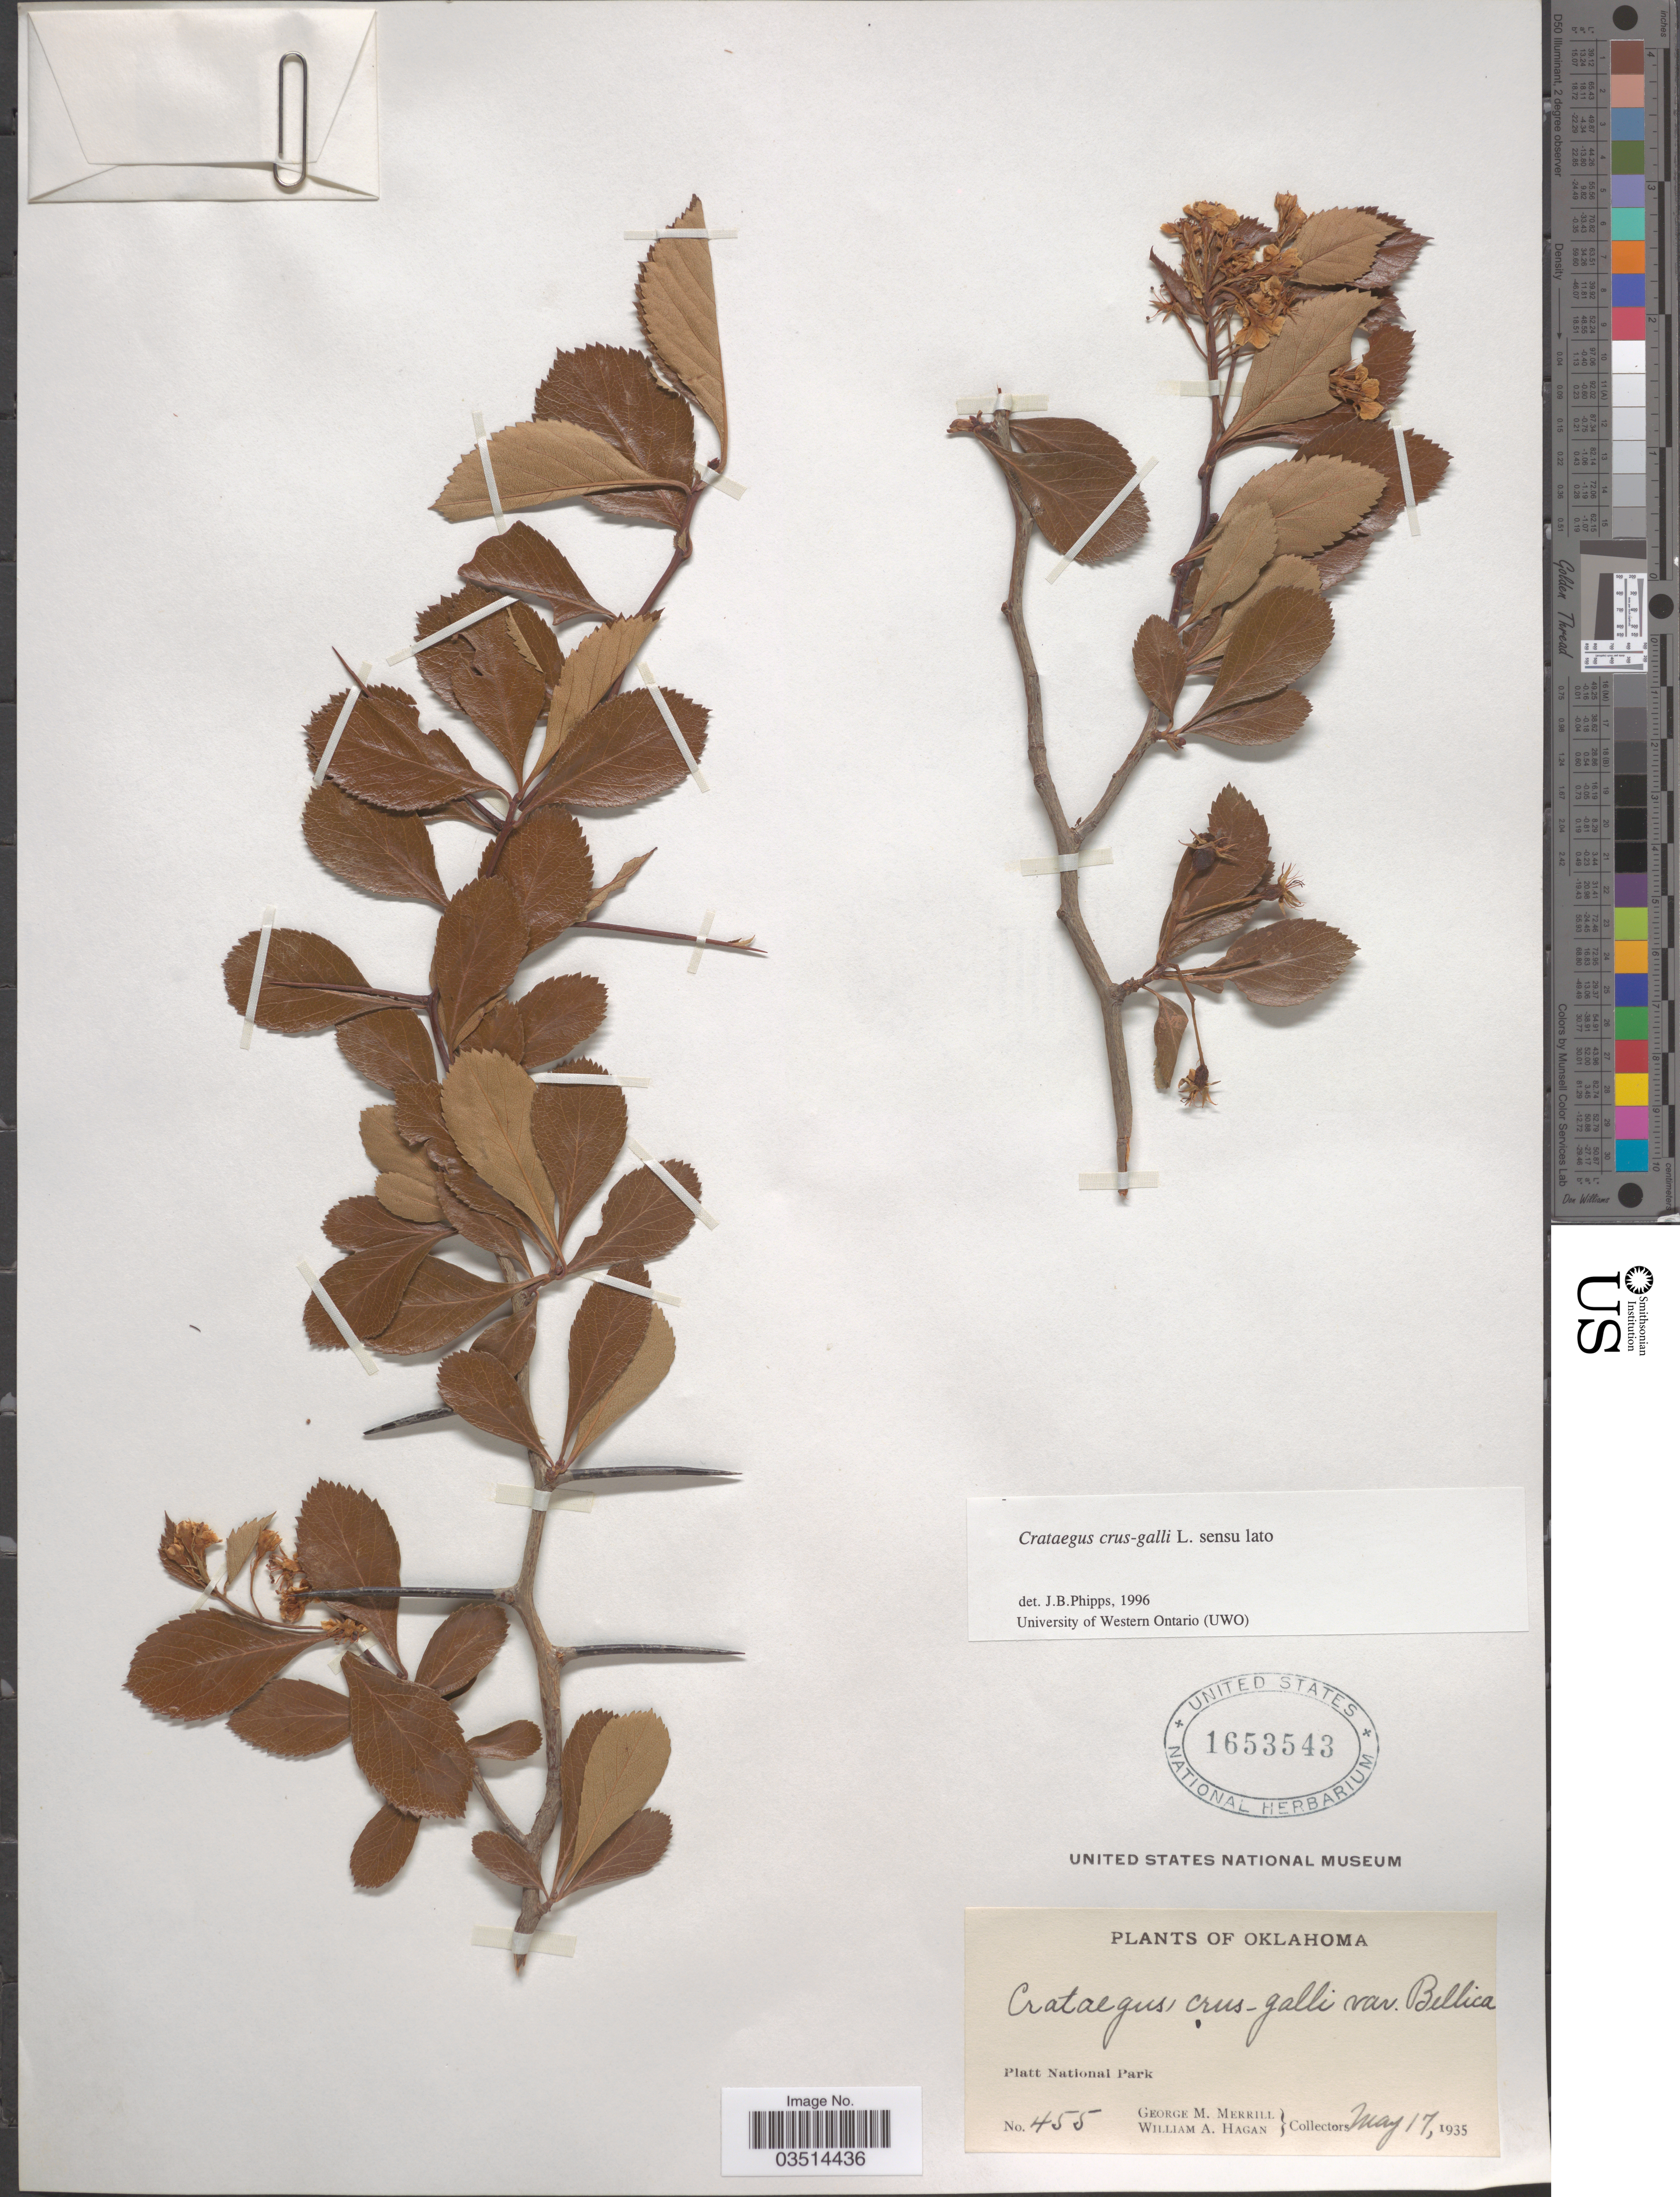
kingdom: Plantae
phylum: Tracheophyta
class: Magnoliopsida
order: Rosales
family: Rosaceae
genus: Crataegus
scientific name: Crataegus crus-galli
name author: L.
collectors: G. M. Merrill & W. Hagan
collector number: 455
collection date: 1935-05-17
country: United States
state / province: Oklahoma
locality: Platt National Park.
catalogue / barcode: US 1653543